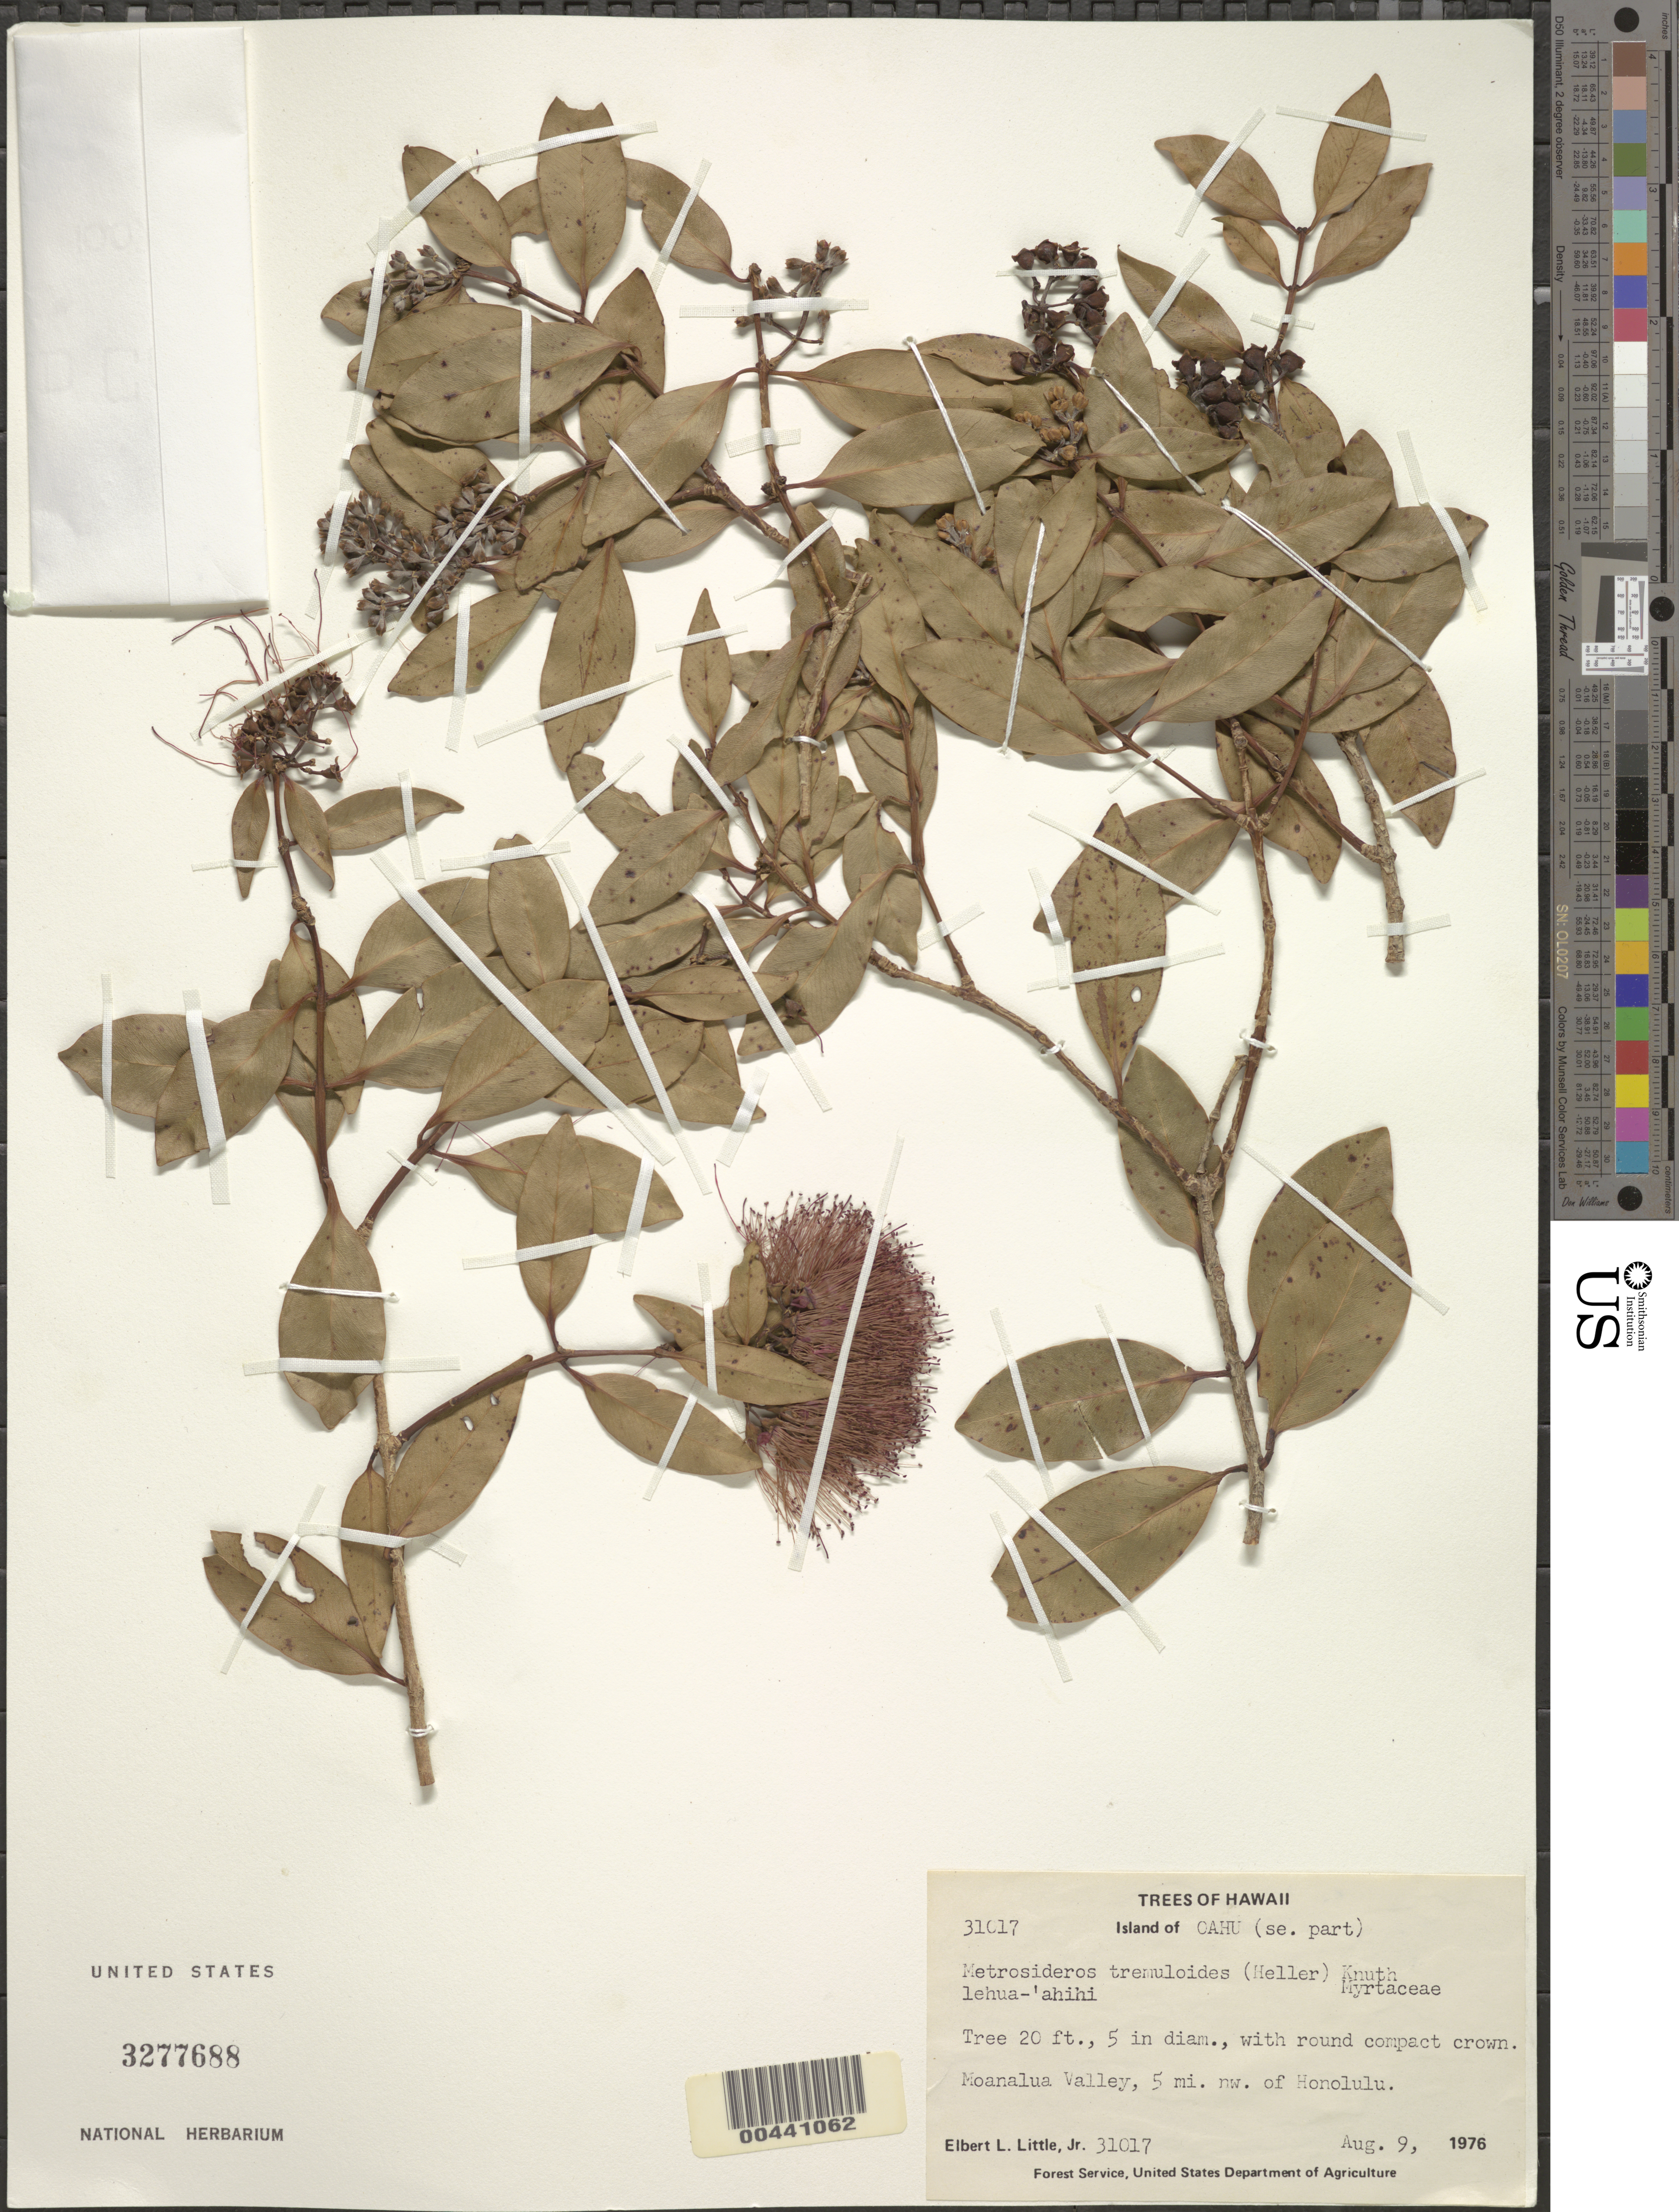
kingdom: Plantae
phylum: Tracheophyta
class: Magnoliopsida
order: Myrtales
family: Myrtaceae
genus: Metrosideros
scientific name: Metrosideros tremuloides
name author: (A. Heller) Knuth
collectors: E. L. Little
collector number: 31017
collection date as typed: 9 Aug 1976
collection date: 1976-08-09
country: United States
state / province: Hawaii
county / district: Honolulu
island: Oahu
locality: SE part of Oahu, Moanalua Valley, 5 mi NW of Honolulu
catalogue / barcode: US 3277688